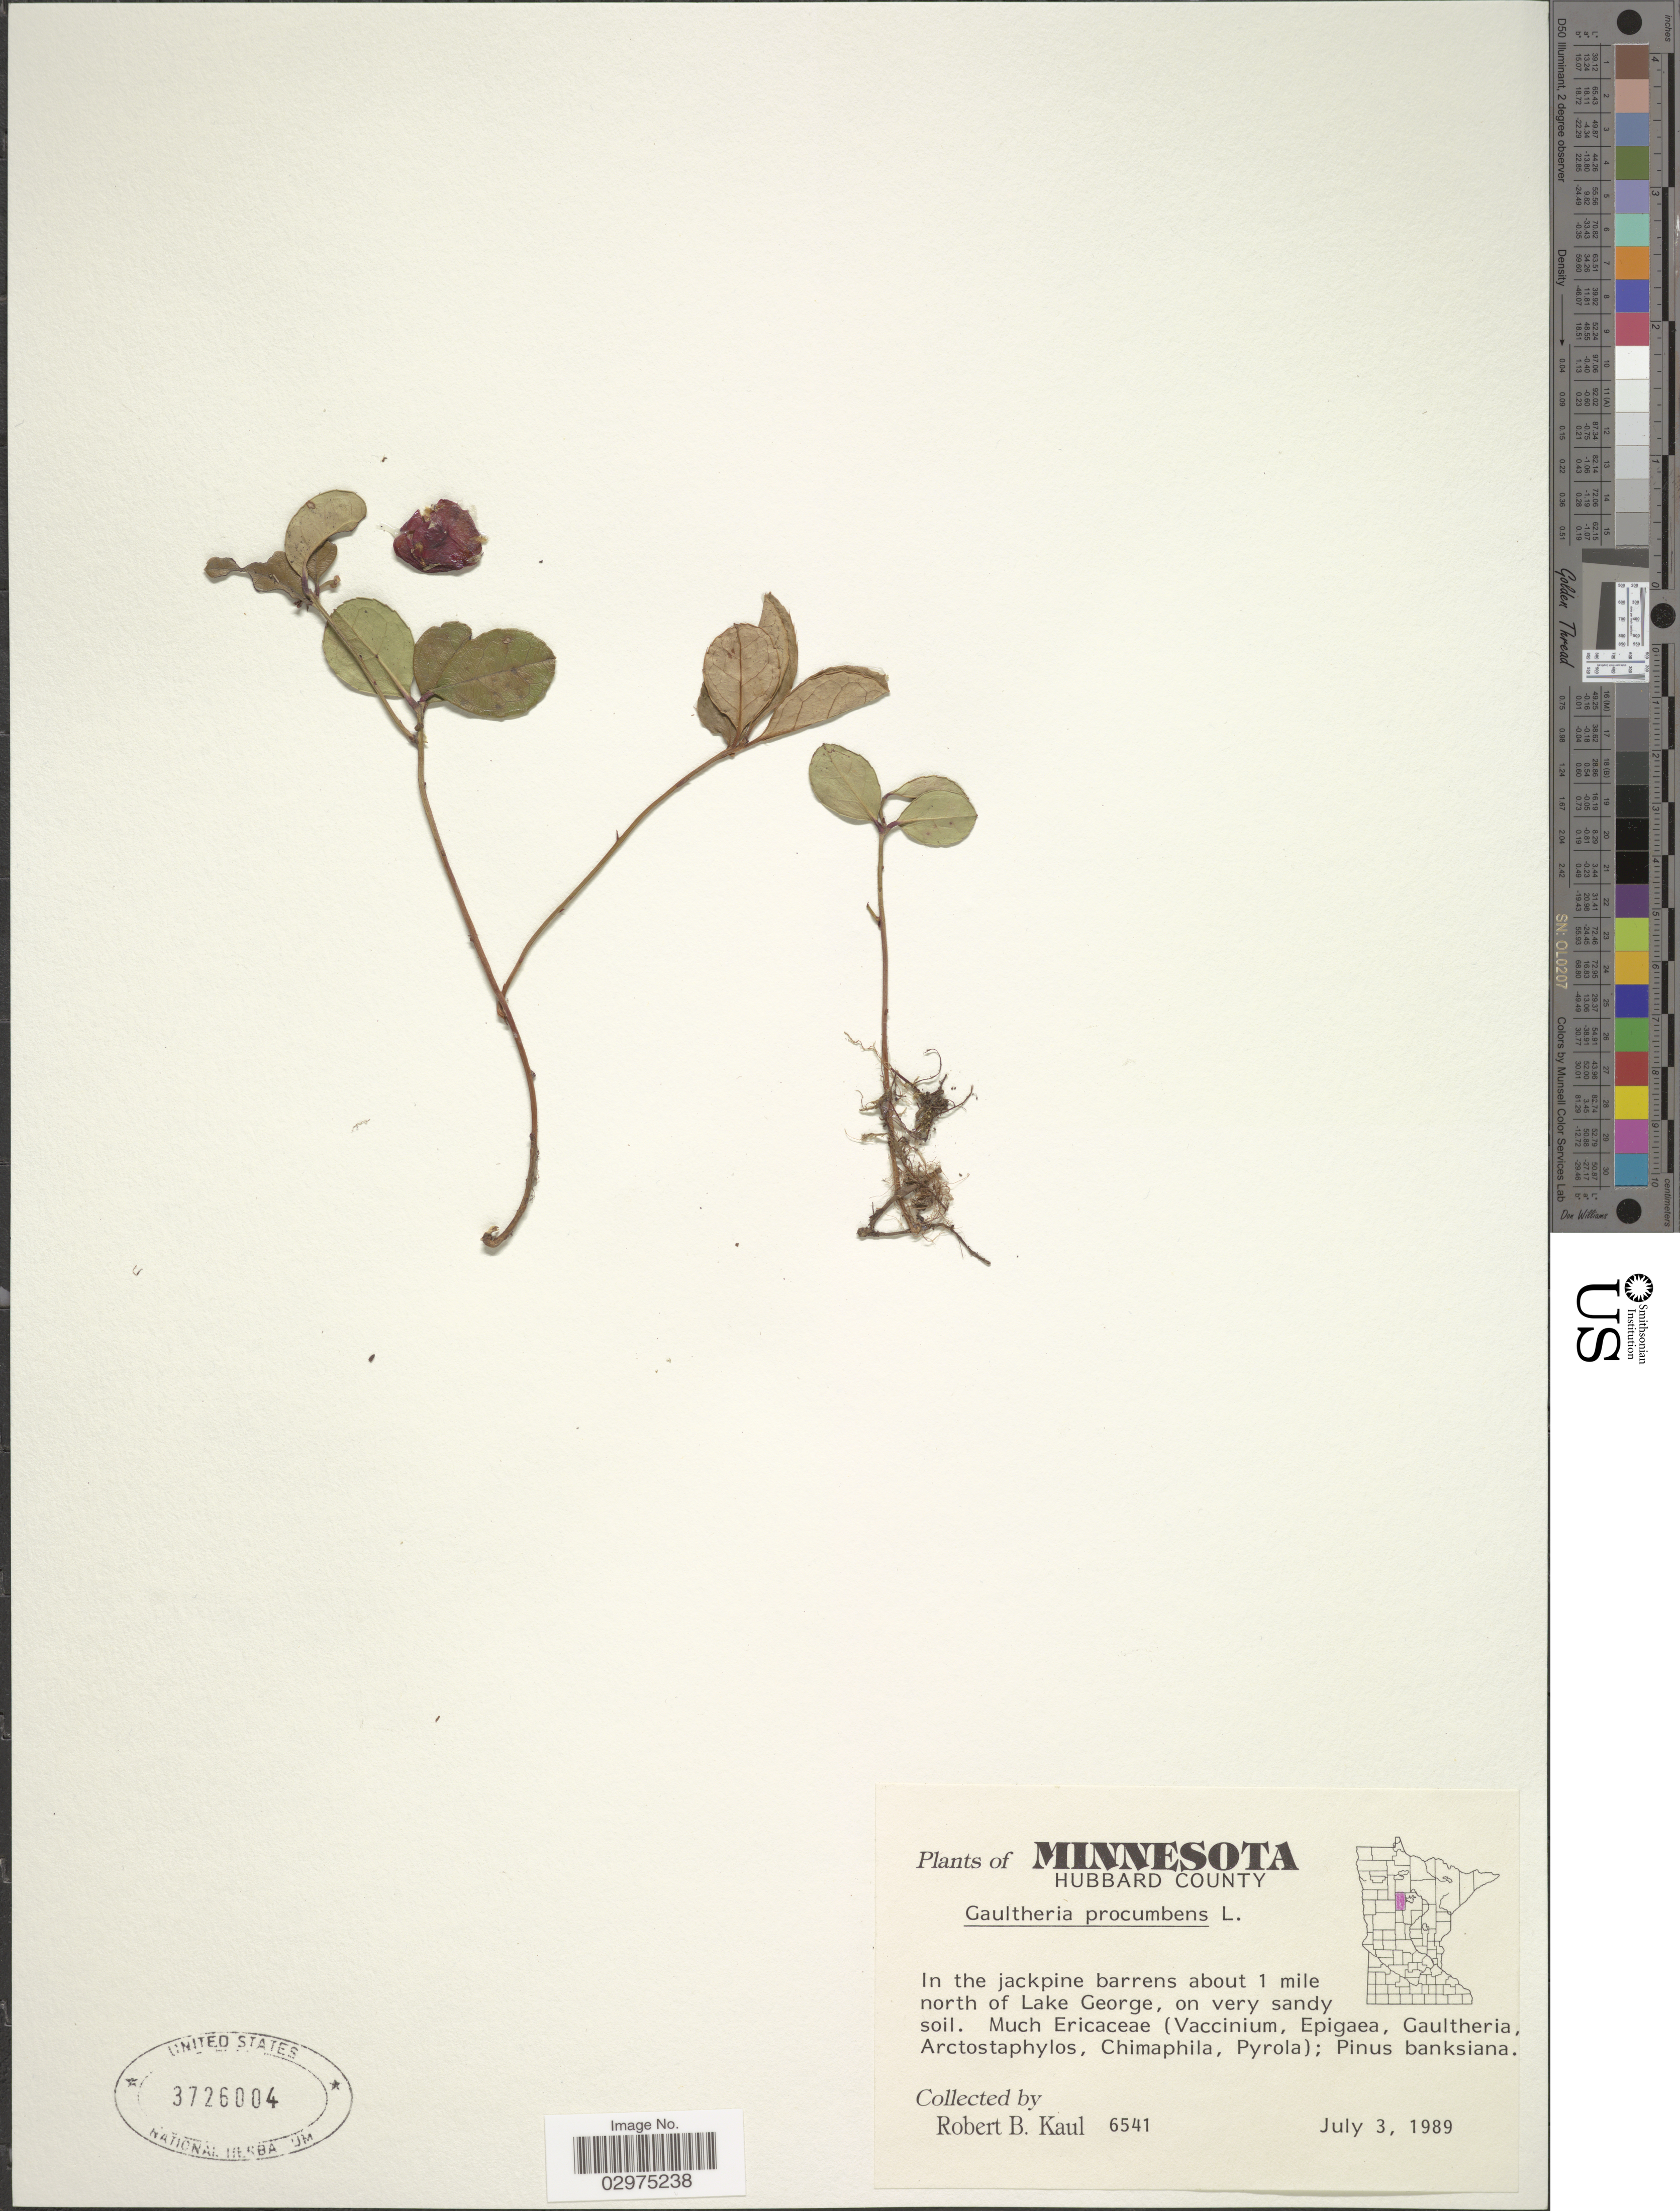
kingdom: Plantae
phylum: Tracheophyta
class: Magnoliopsida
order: Ericales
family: Ericaceae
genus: Gaultheria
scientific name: Gaultheria procumbens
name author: L.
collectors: R. Kaul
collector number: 6541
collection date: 1989-07-03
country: United States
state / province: Minnesota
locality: Hubbard County, about 1 mile north of Lake George.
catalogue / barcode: US 3726004